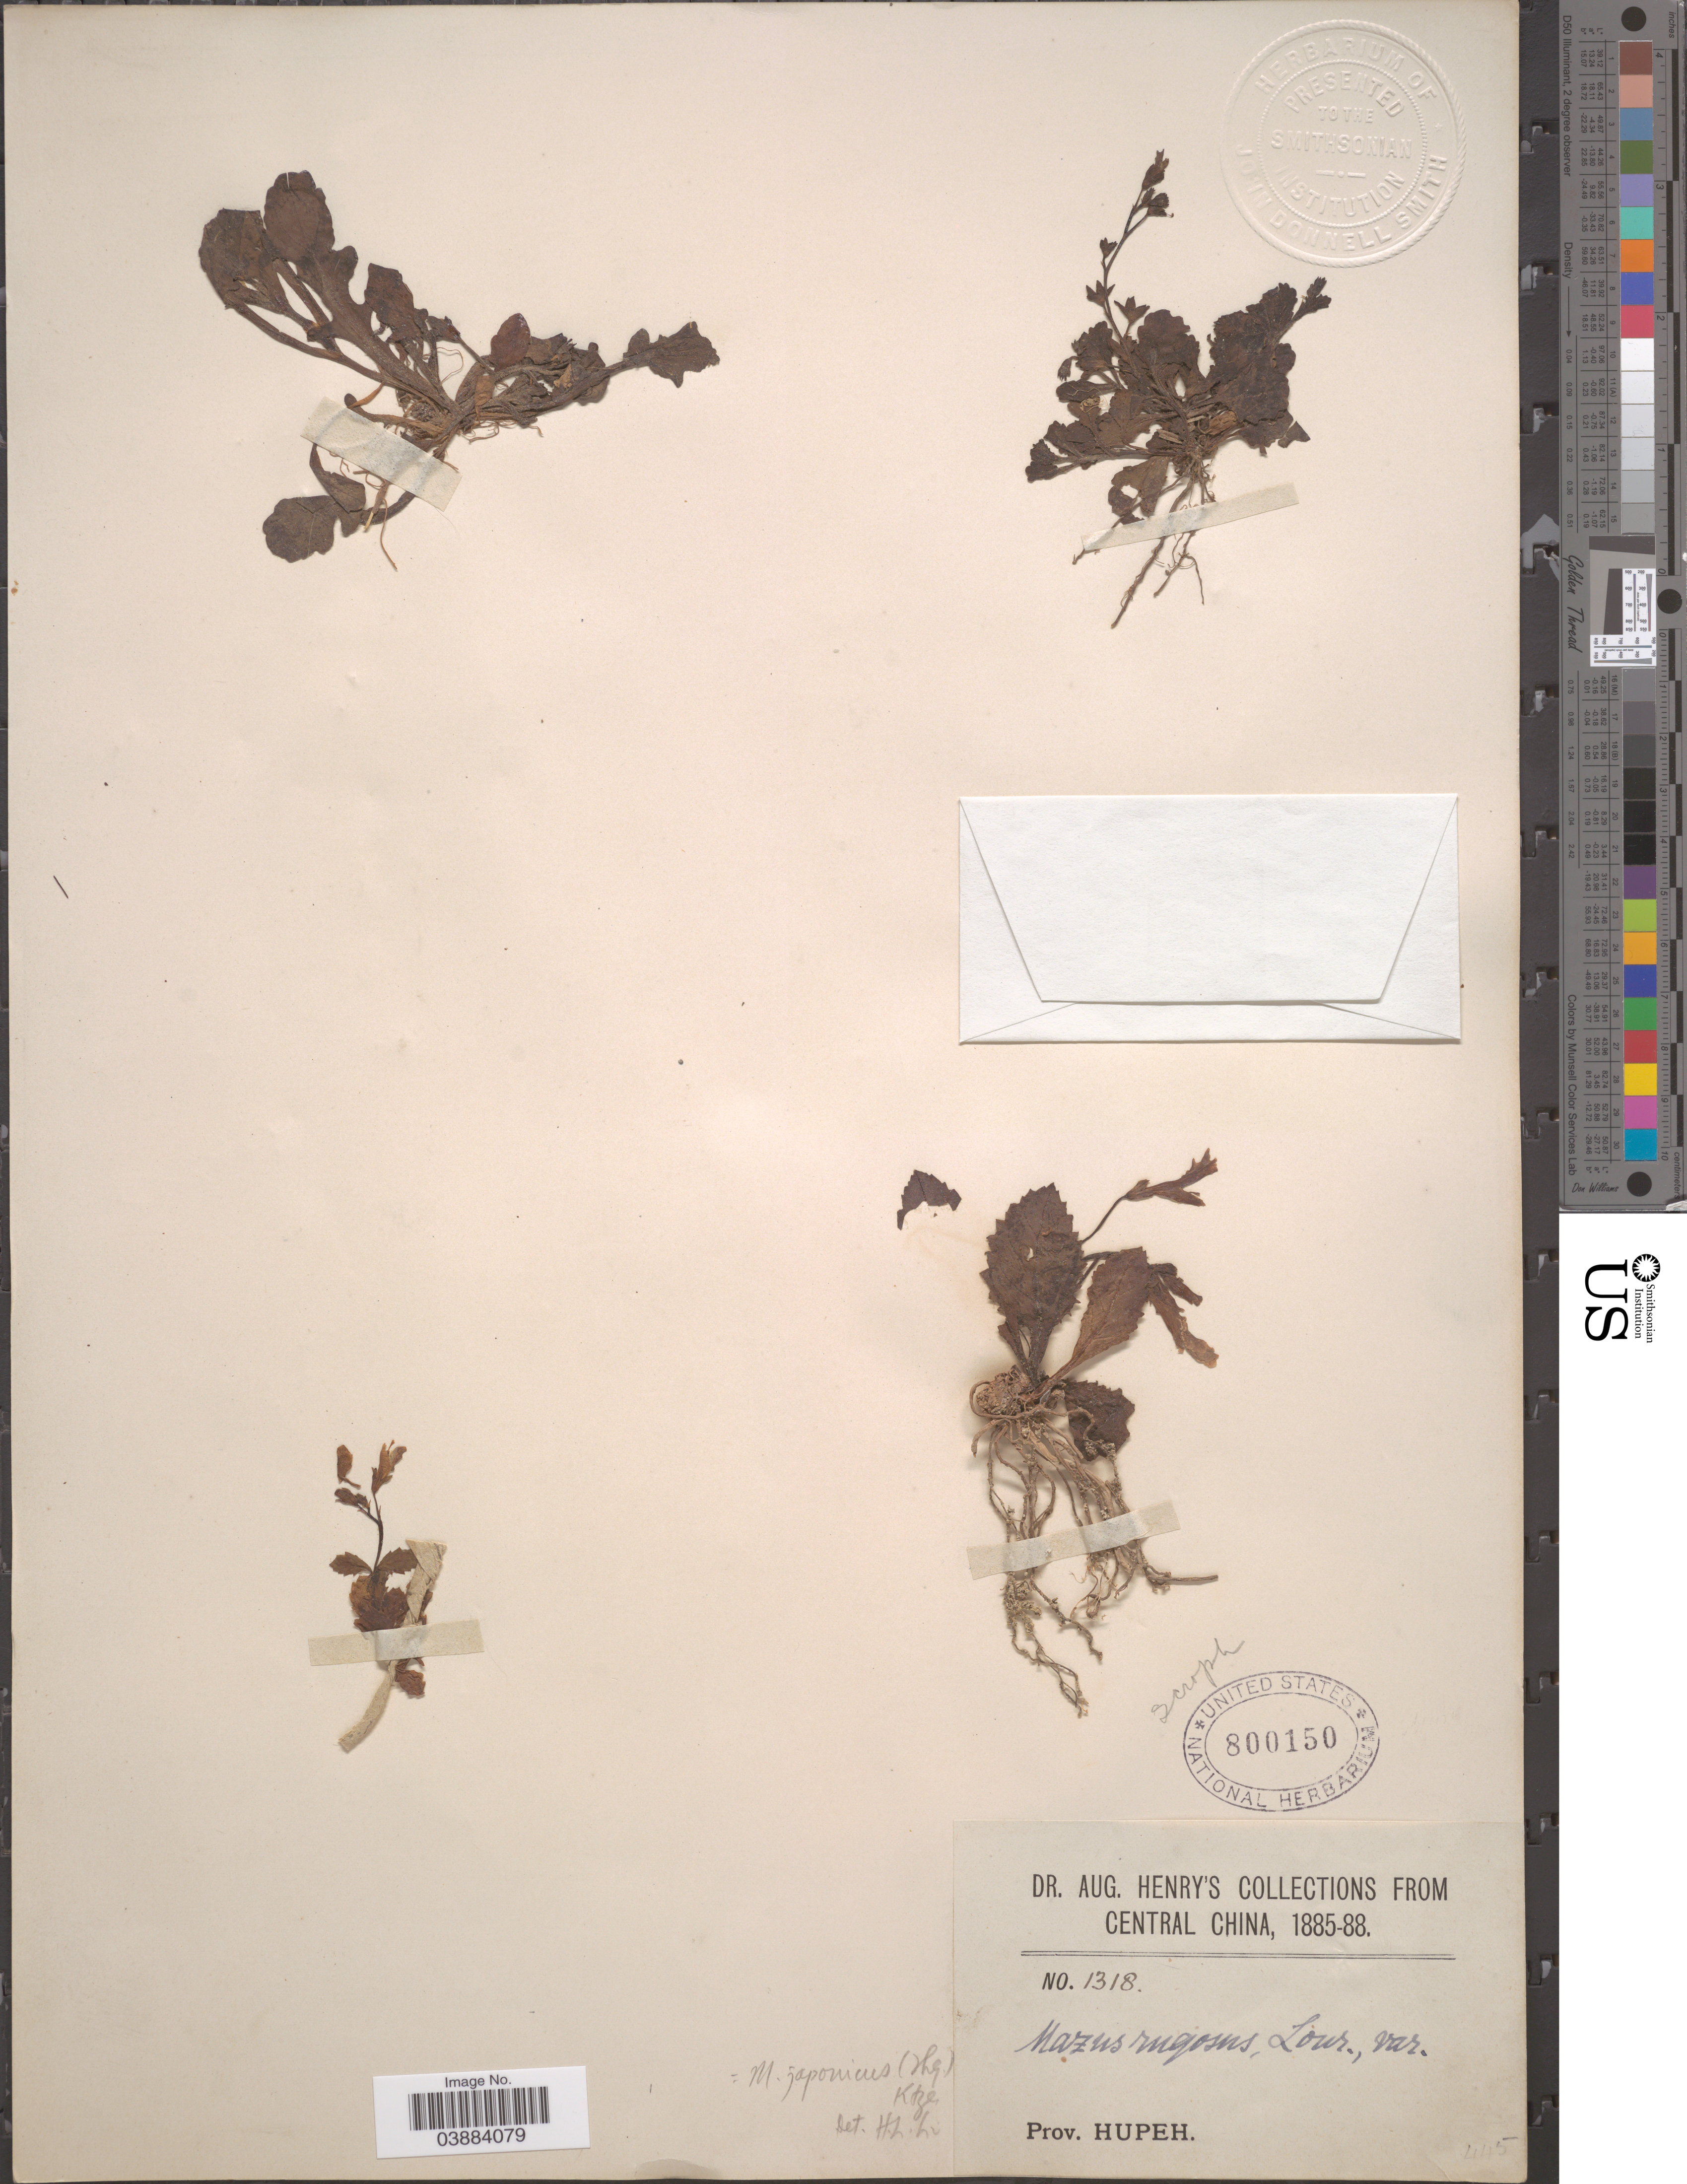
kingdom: Plantae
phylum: Tracheophyta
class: Magnoliopsida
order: Lamiales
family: Mazaceae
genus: Mazus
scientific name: Mazus japonicus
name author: (Thunb.) Kuntze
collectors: A. Henry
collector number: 1318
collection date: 1885/1888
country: China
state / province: Hubei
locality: Central China. Prov. Hupeh.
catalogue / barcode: US 800150